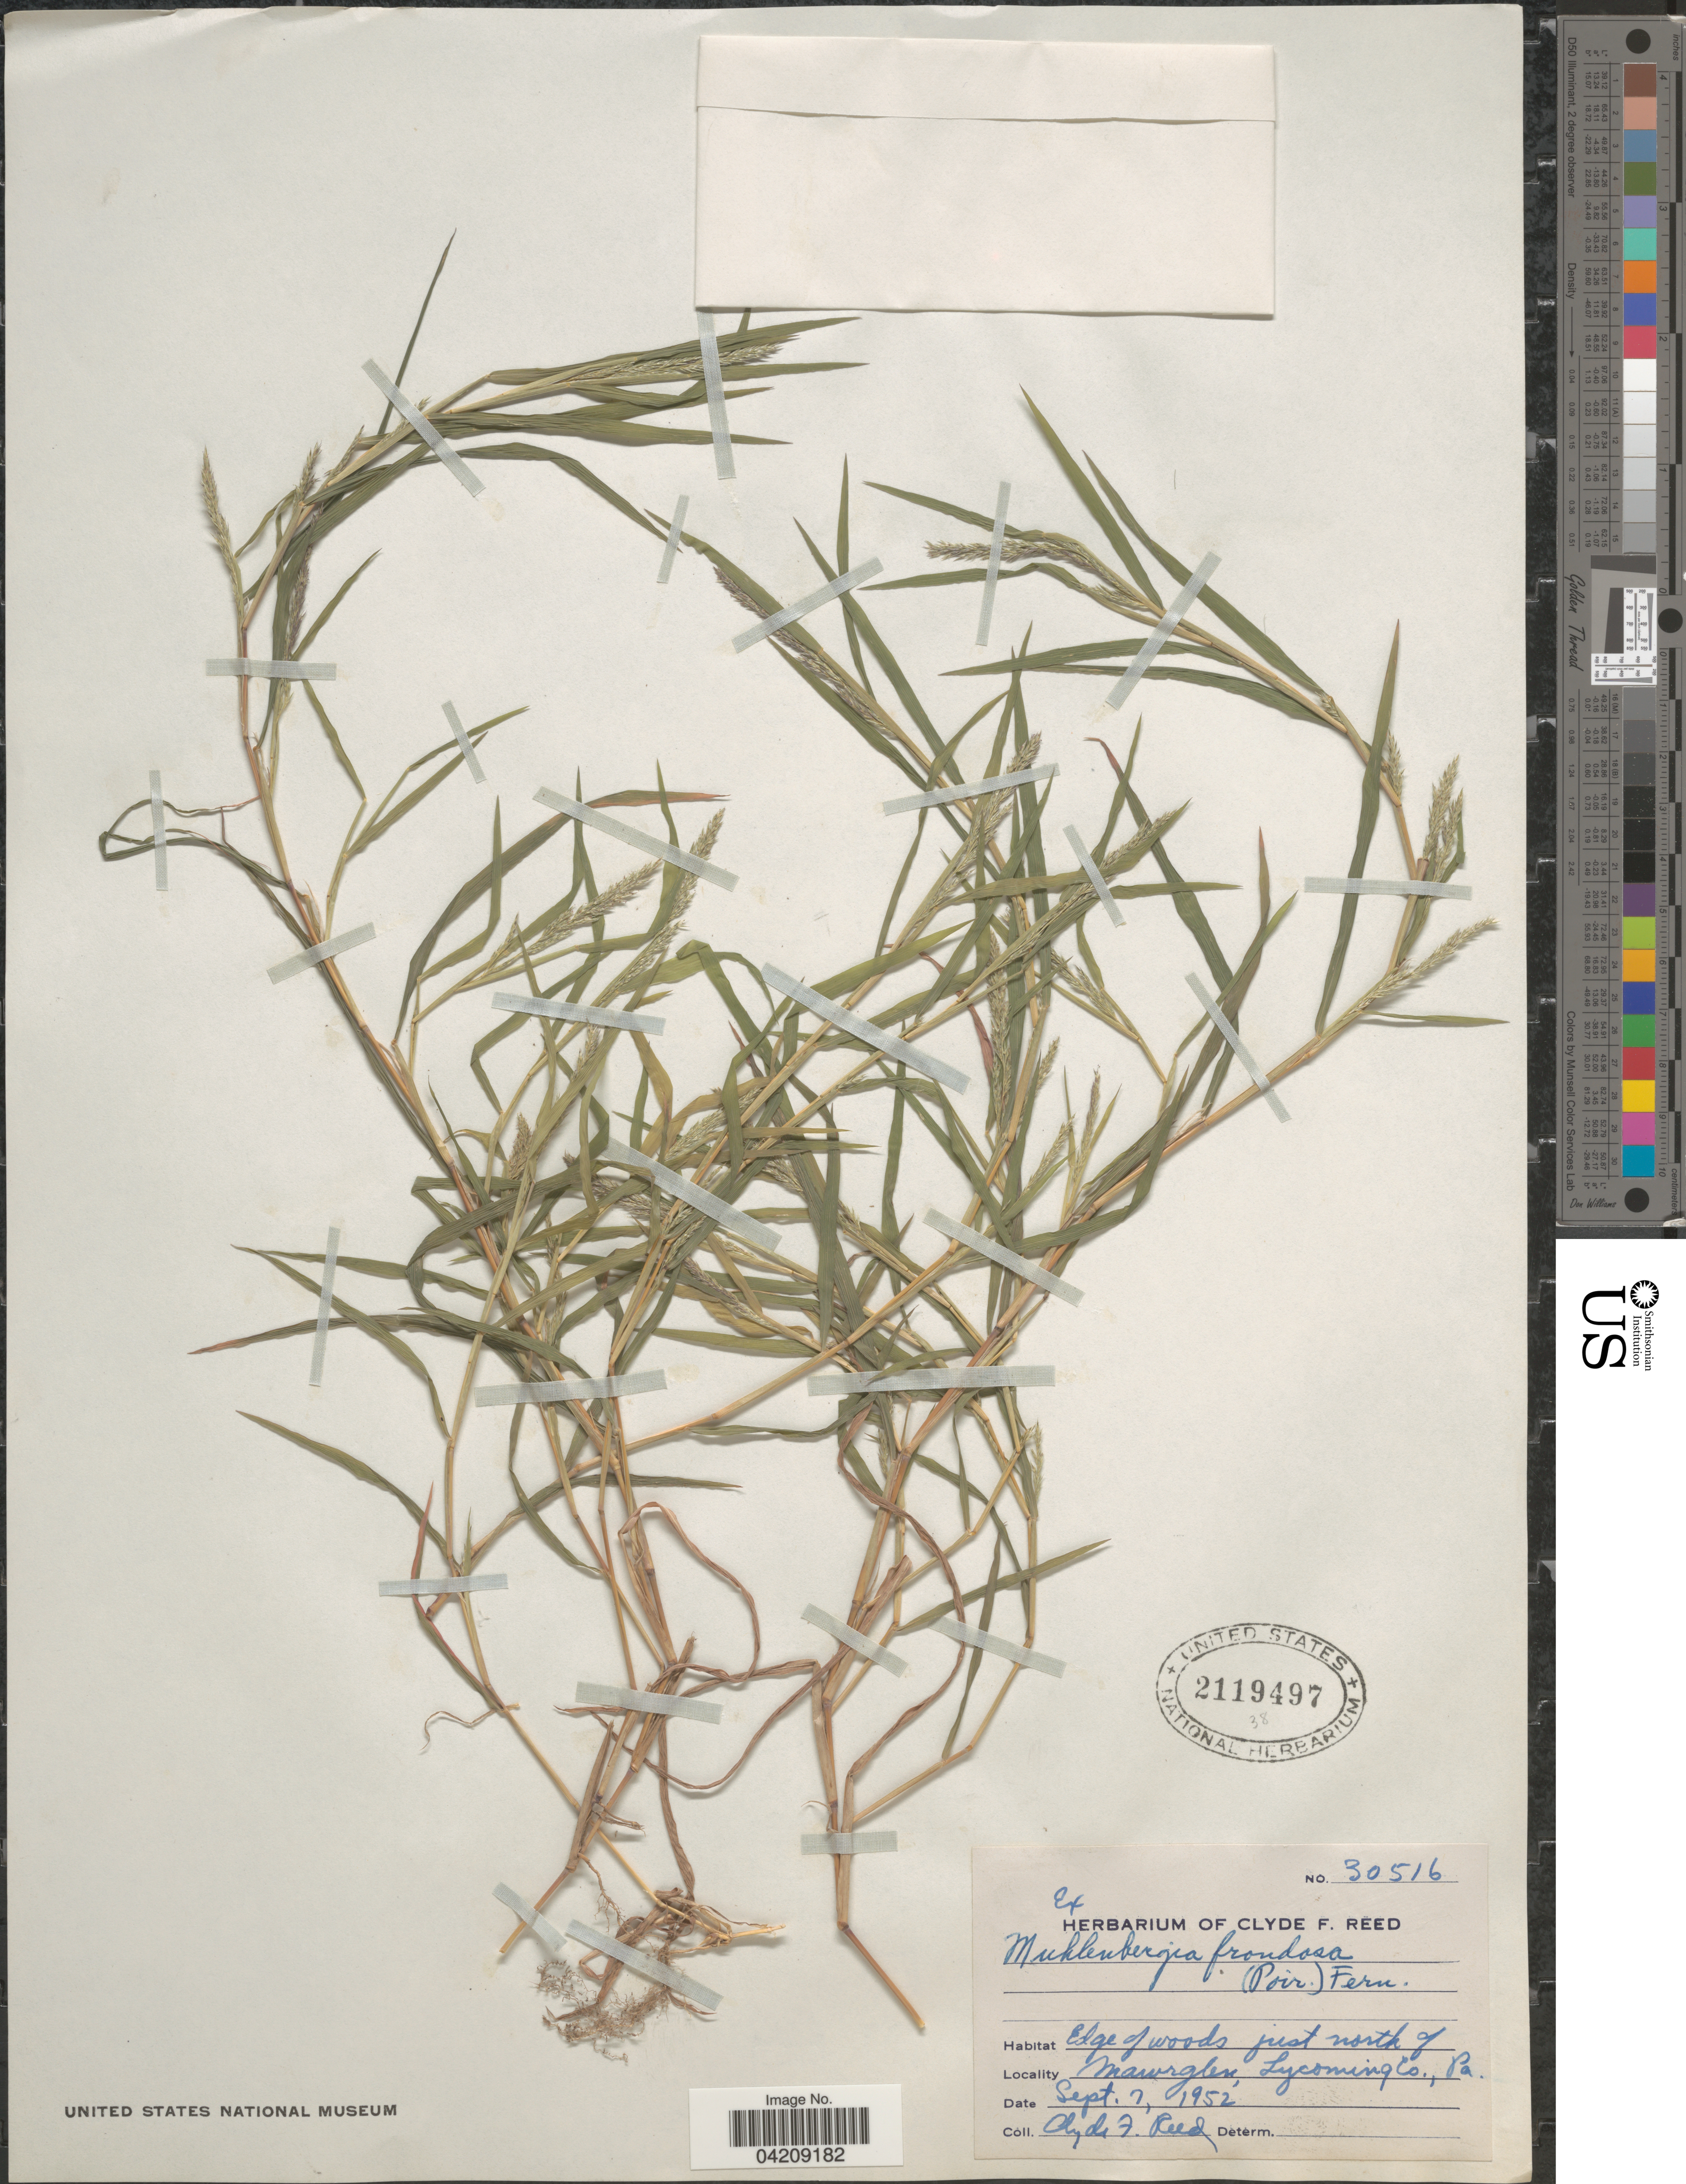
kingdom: Plantae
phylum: Tracheophyta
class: Liliopsida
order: Poales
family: Poaceae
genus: Muhlenbergia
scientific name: Muhlenbergia frondosa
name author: (Poir.) Fernald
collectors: C. F. Reed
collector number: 30516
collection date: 1952-09-07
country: United States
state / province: Pennsylvania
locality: Edge of woods just north of Mawrglen, Lycoming Co.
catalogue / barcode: US 2119497